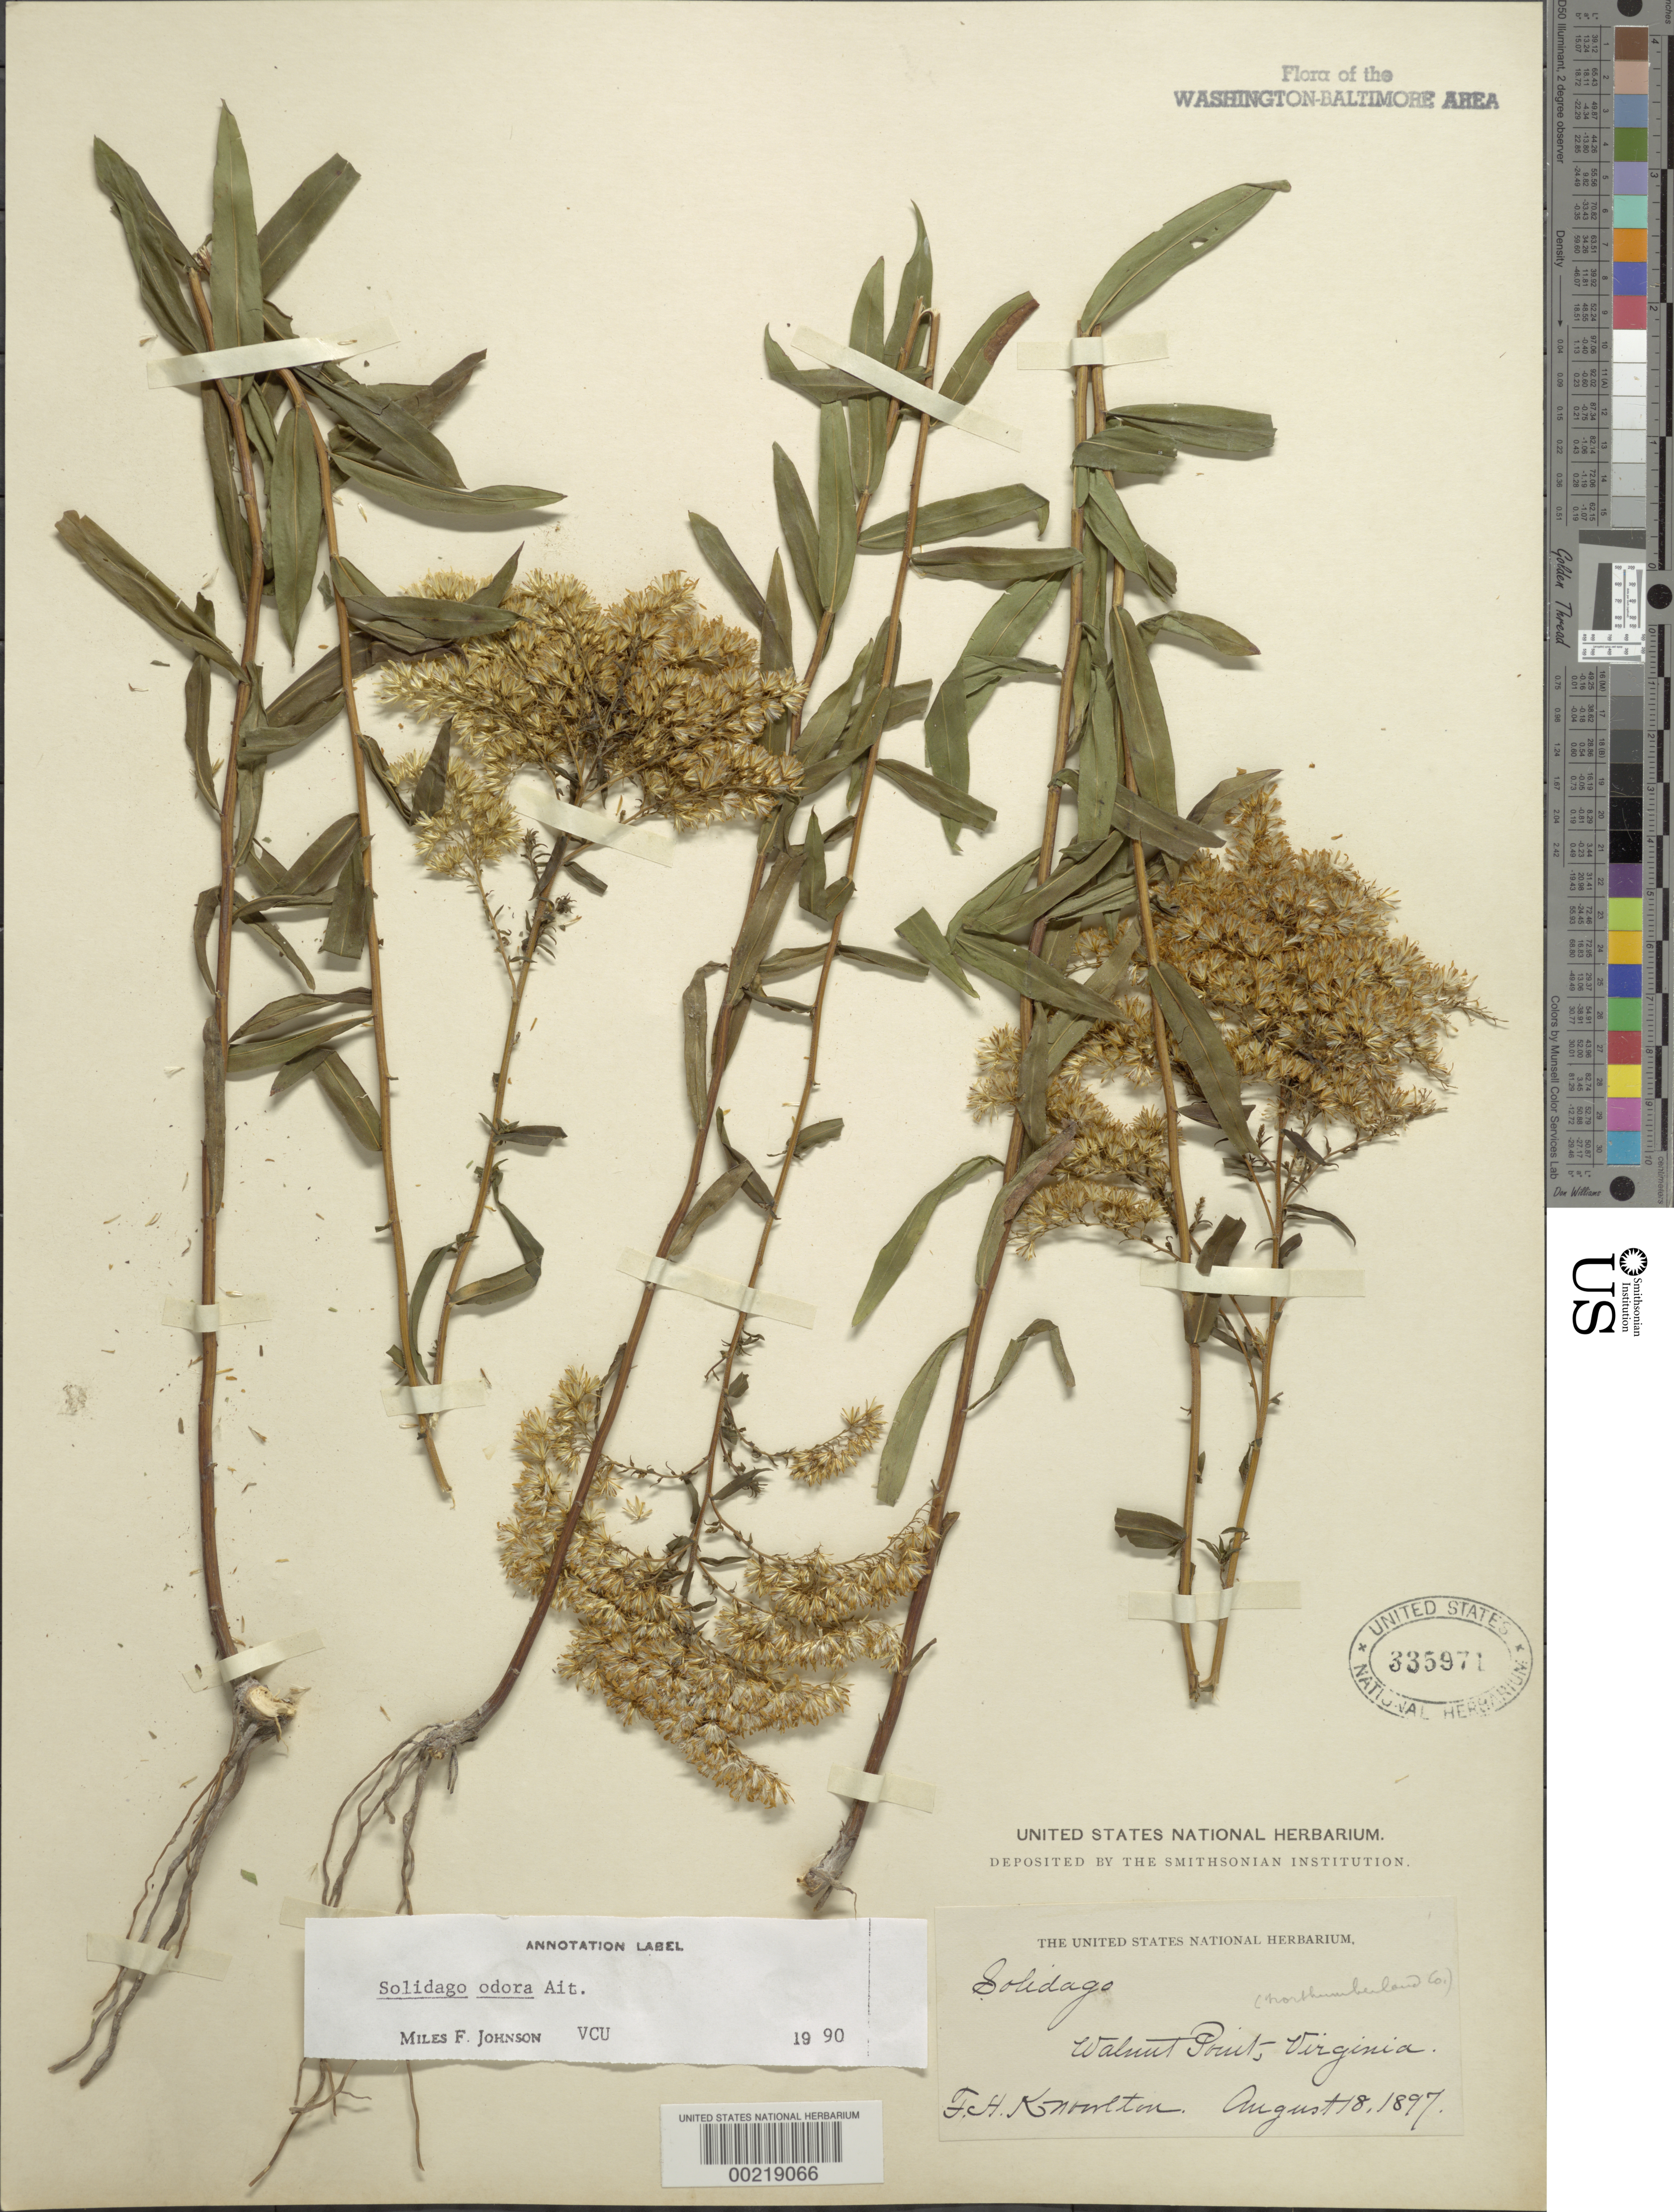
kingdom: Plantae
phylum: Tracheophyta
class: Magnoliopsida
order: Asterales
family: Asteraceae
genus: Solidago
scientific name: Solidago odora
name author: Aiton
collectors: F. H. Knowlton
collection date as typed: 18 Aug 1897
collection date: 1897-08-18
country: United States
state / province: Virginia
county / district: Northumberland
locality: Walnut Point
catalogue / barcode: US 335971